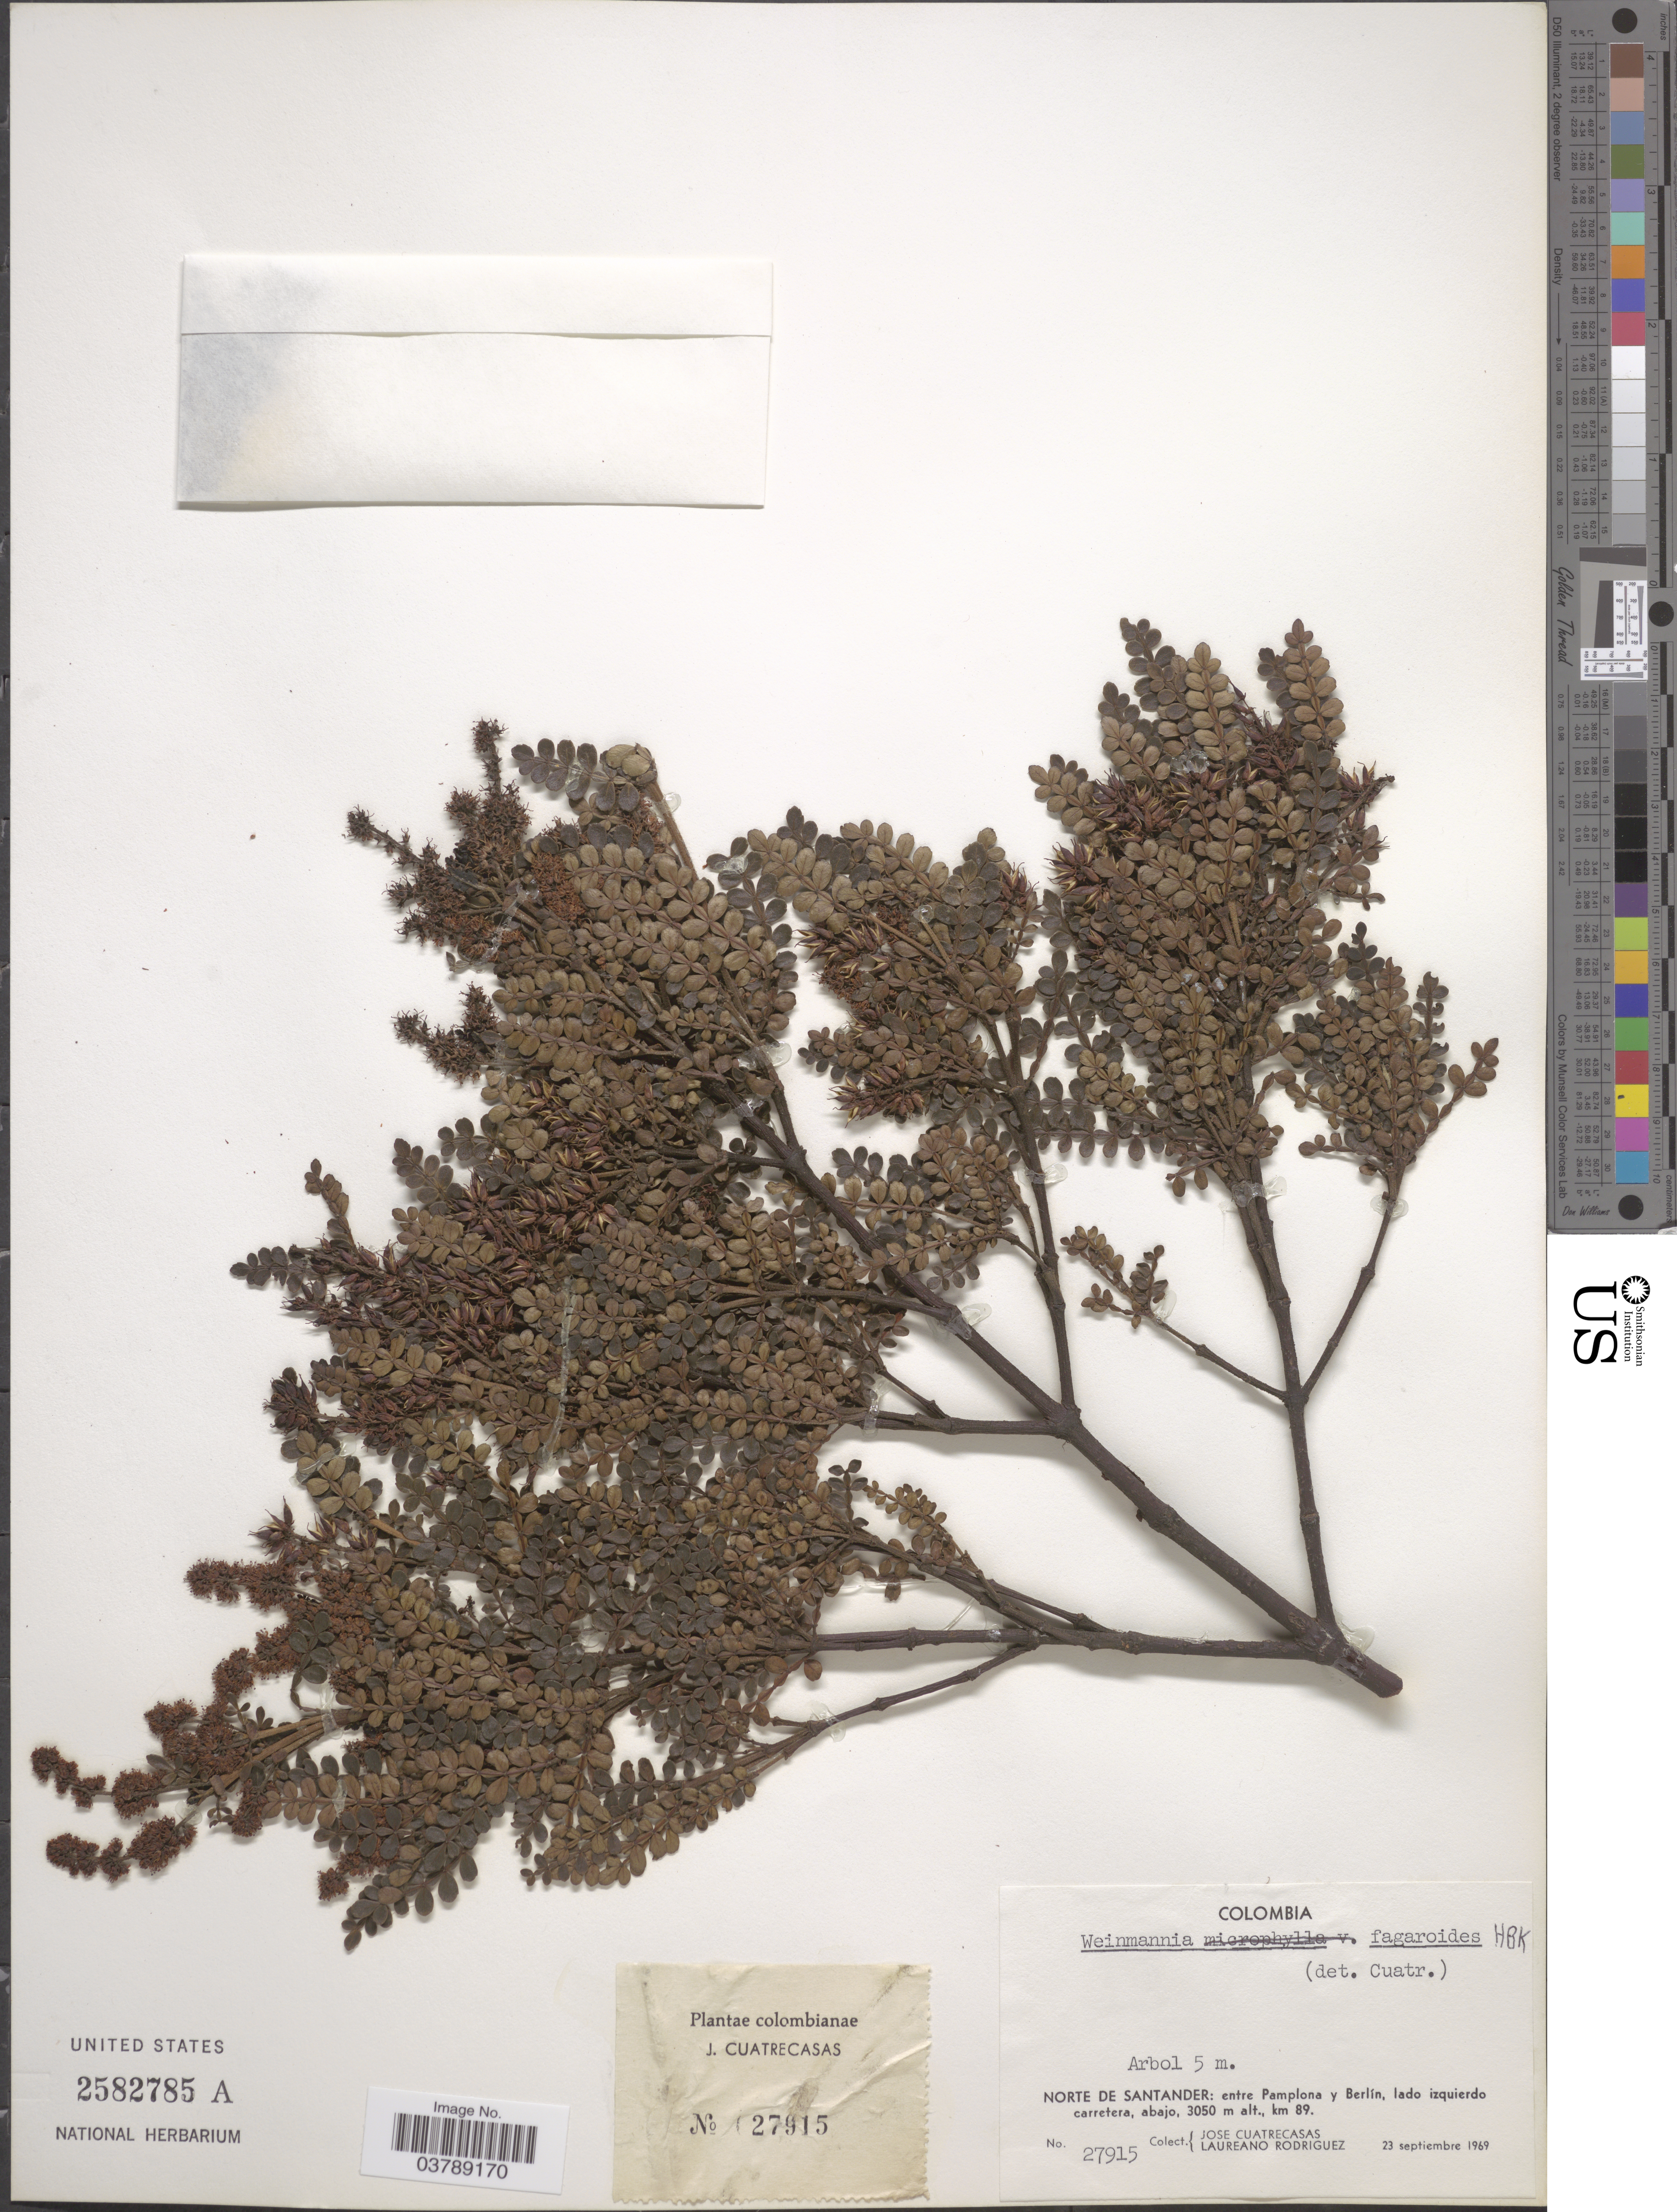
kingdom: Plantae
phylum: Tracheophyta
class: Magnoliopsida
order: Oxalidales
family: Cunoniaceae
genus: Weinmannia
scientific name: Weinmannia fagaroides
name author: Kunth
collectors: J. Cuatrecasas & L. Rodriguez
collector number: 27915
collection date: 1969-09-23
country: Colombia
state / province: Norte de Santander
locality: Entre Pamplona y Berlín, lado izquierdo carretera, km 89.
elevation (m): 3050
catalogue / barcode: US 2582785A